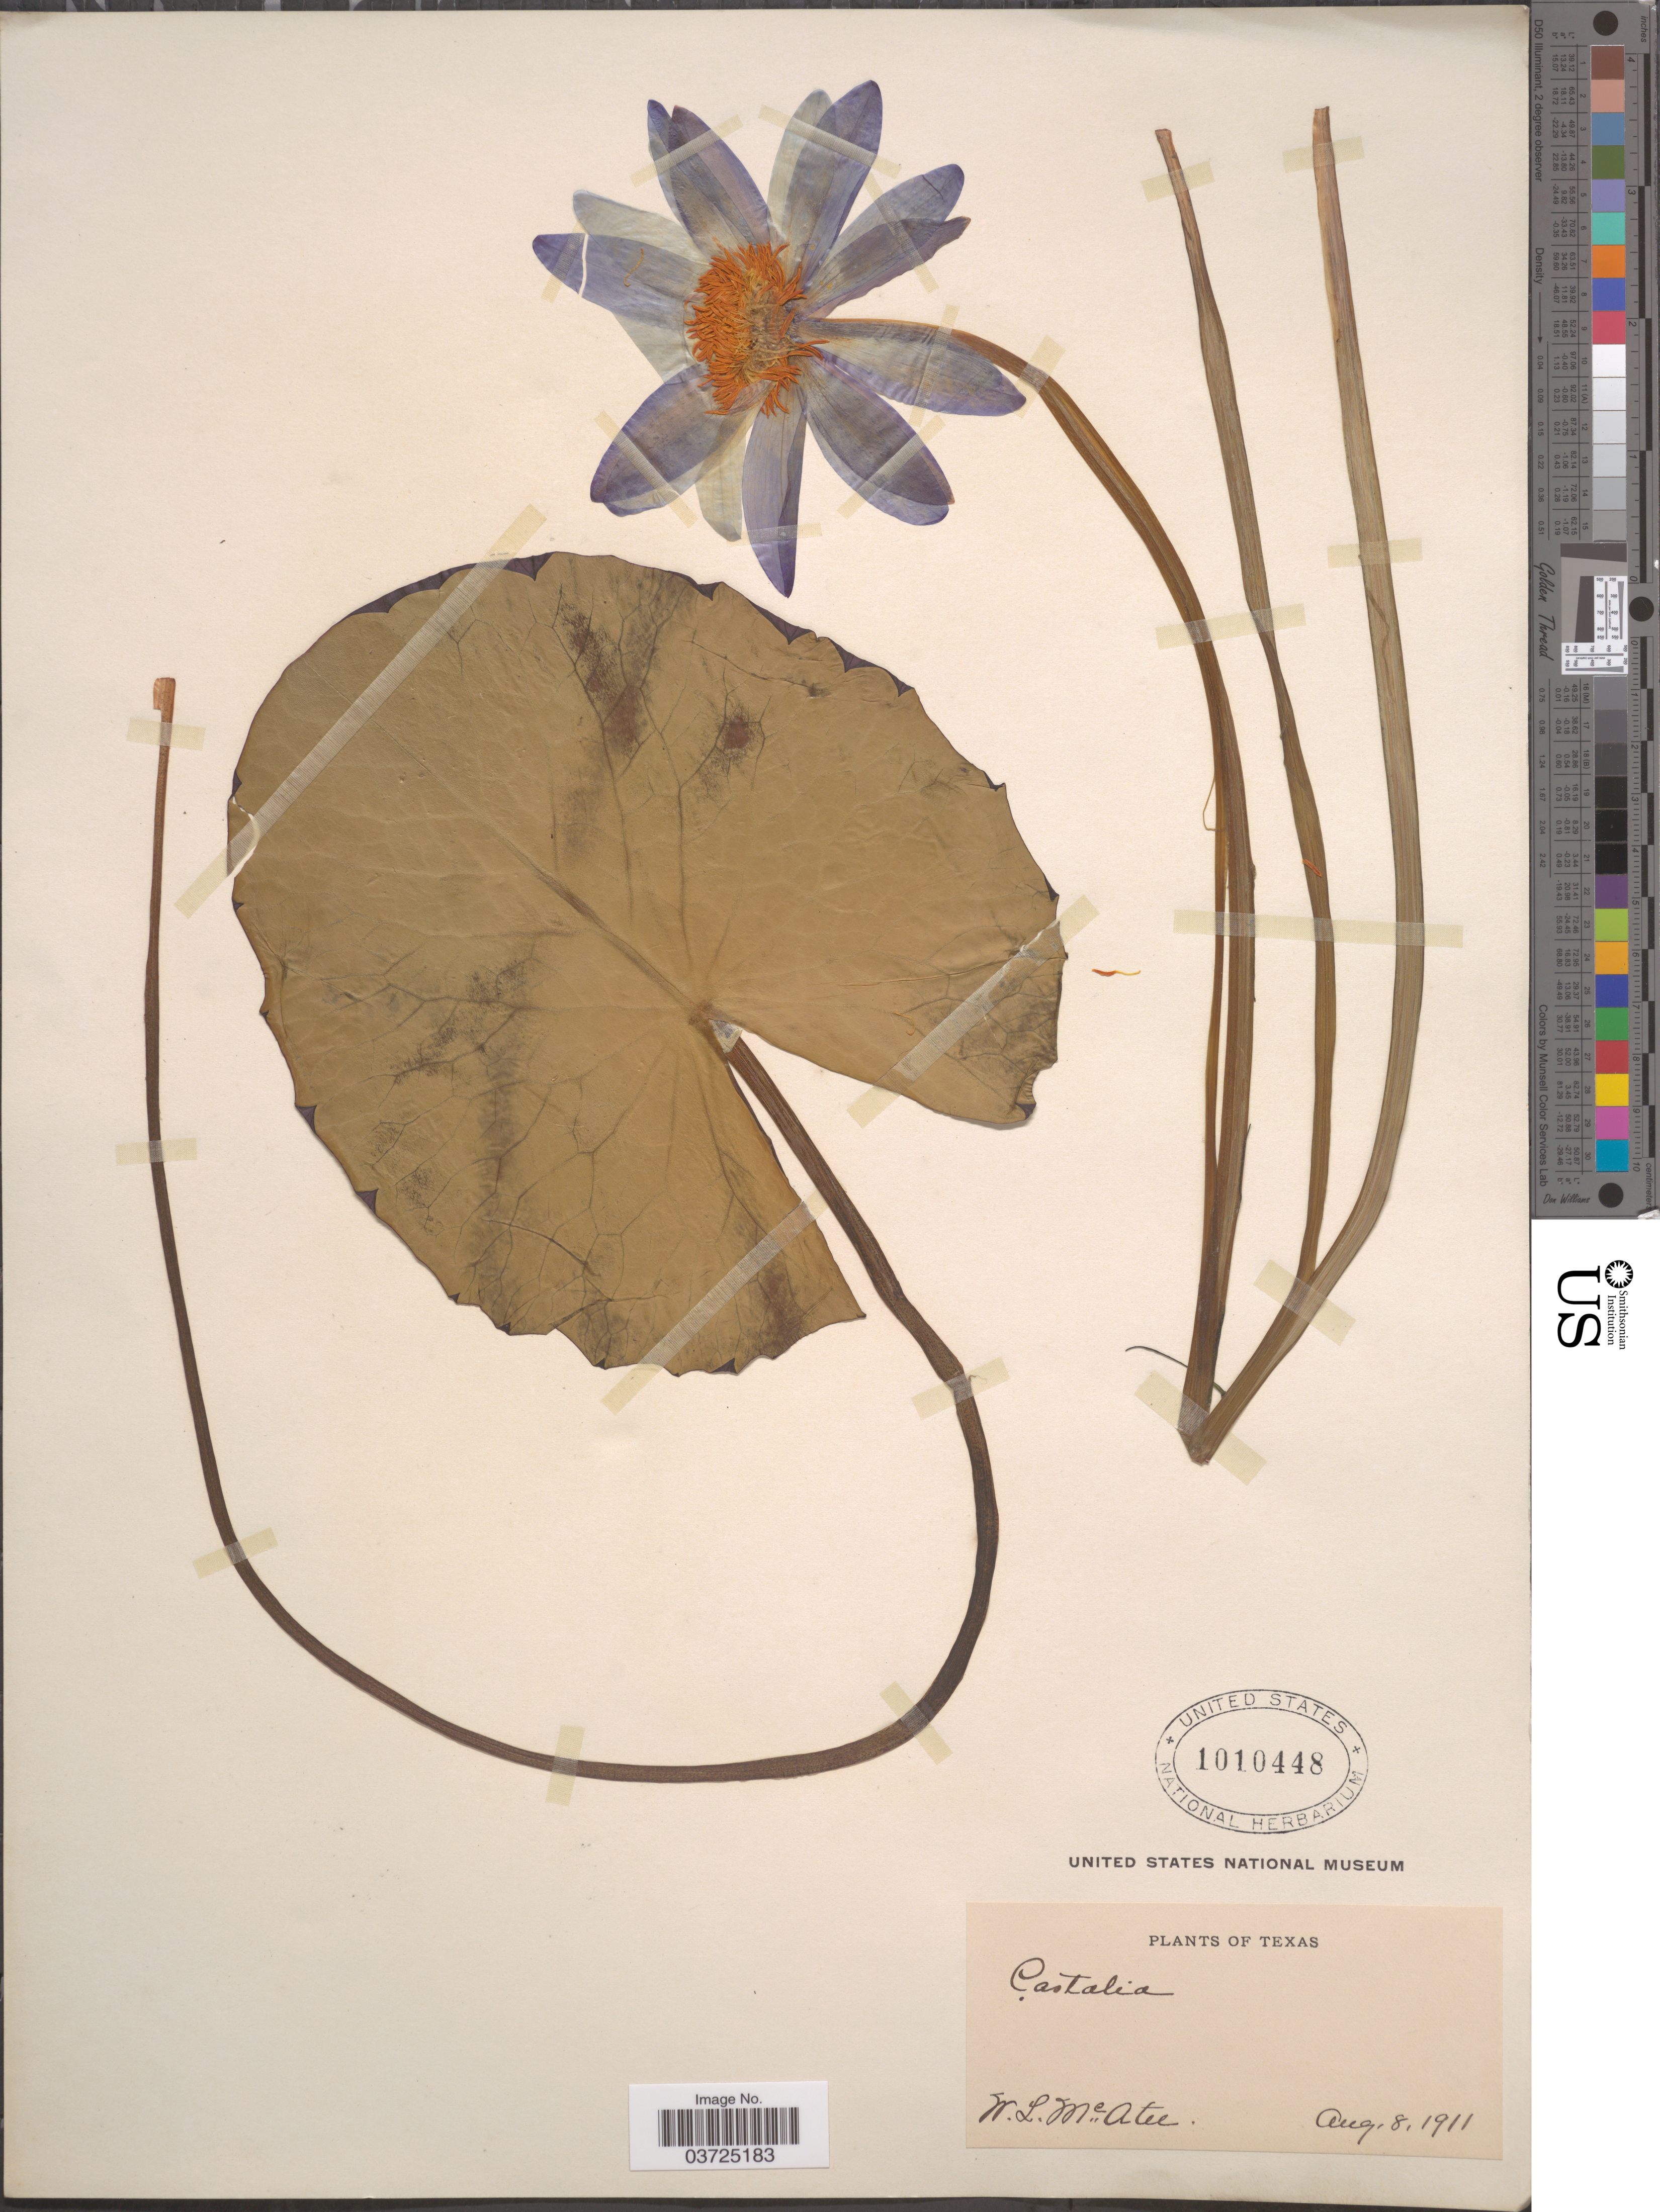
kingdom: Plantae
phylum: Tracheophyta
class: Magnoliopsida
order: Nymphaeales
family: Nymphaeaceae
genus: Nymphaea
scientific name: Nymphaea sp.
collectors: W. McAtee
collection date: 1911-08-08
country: United States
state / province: Texas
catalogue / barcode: US 1010448